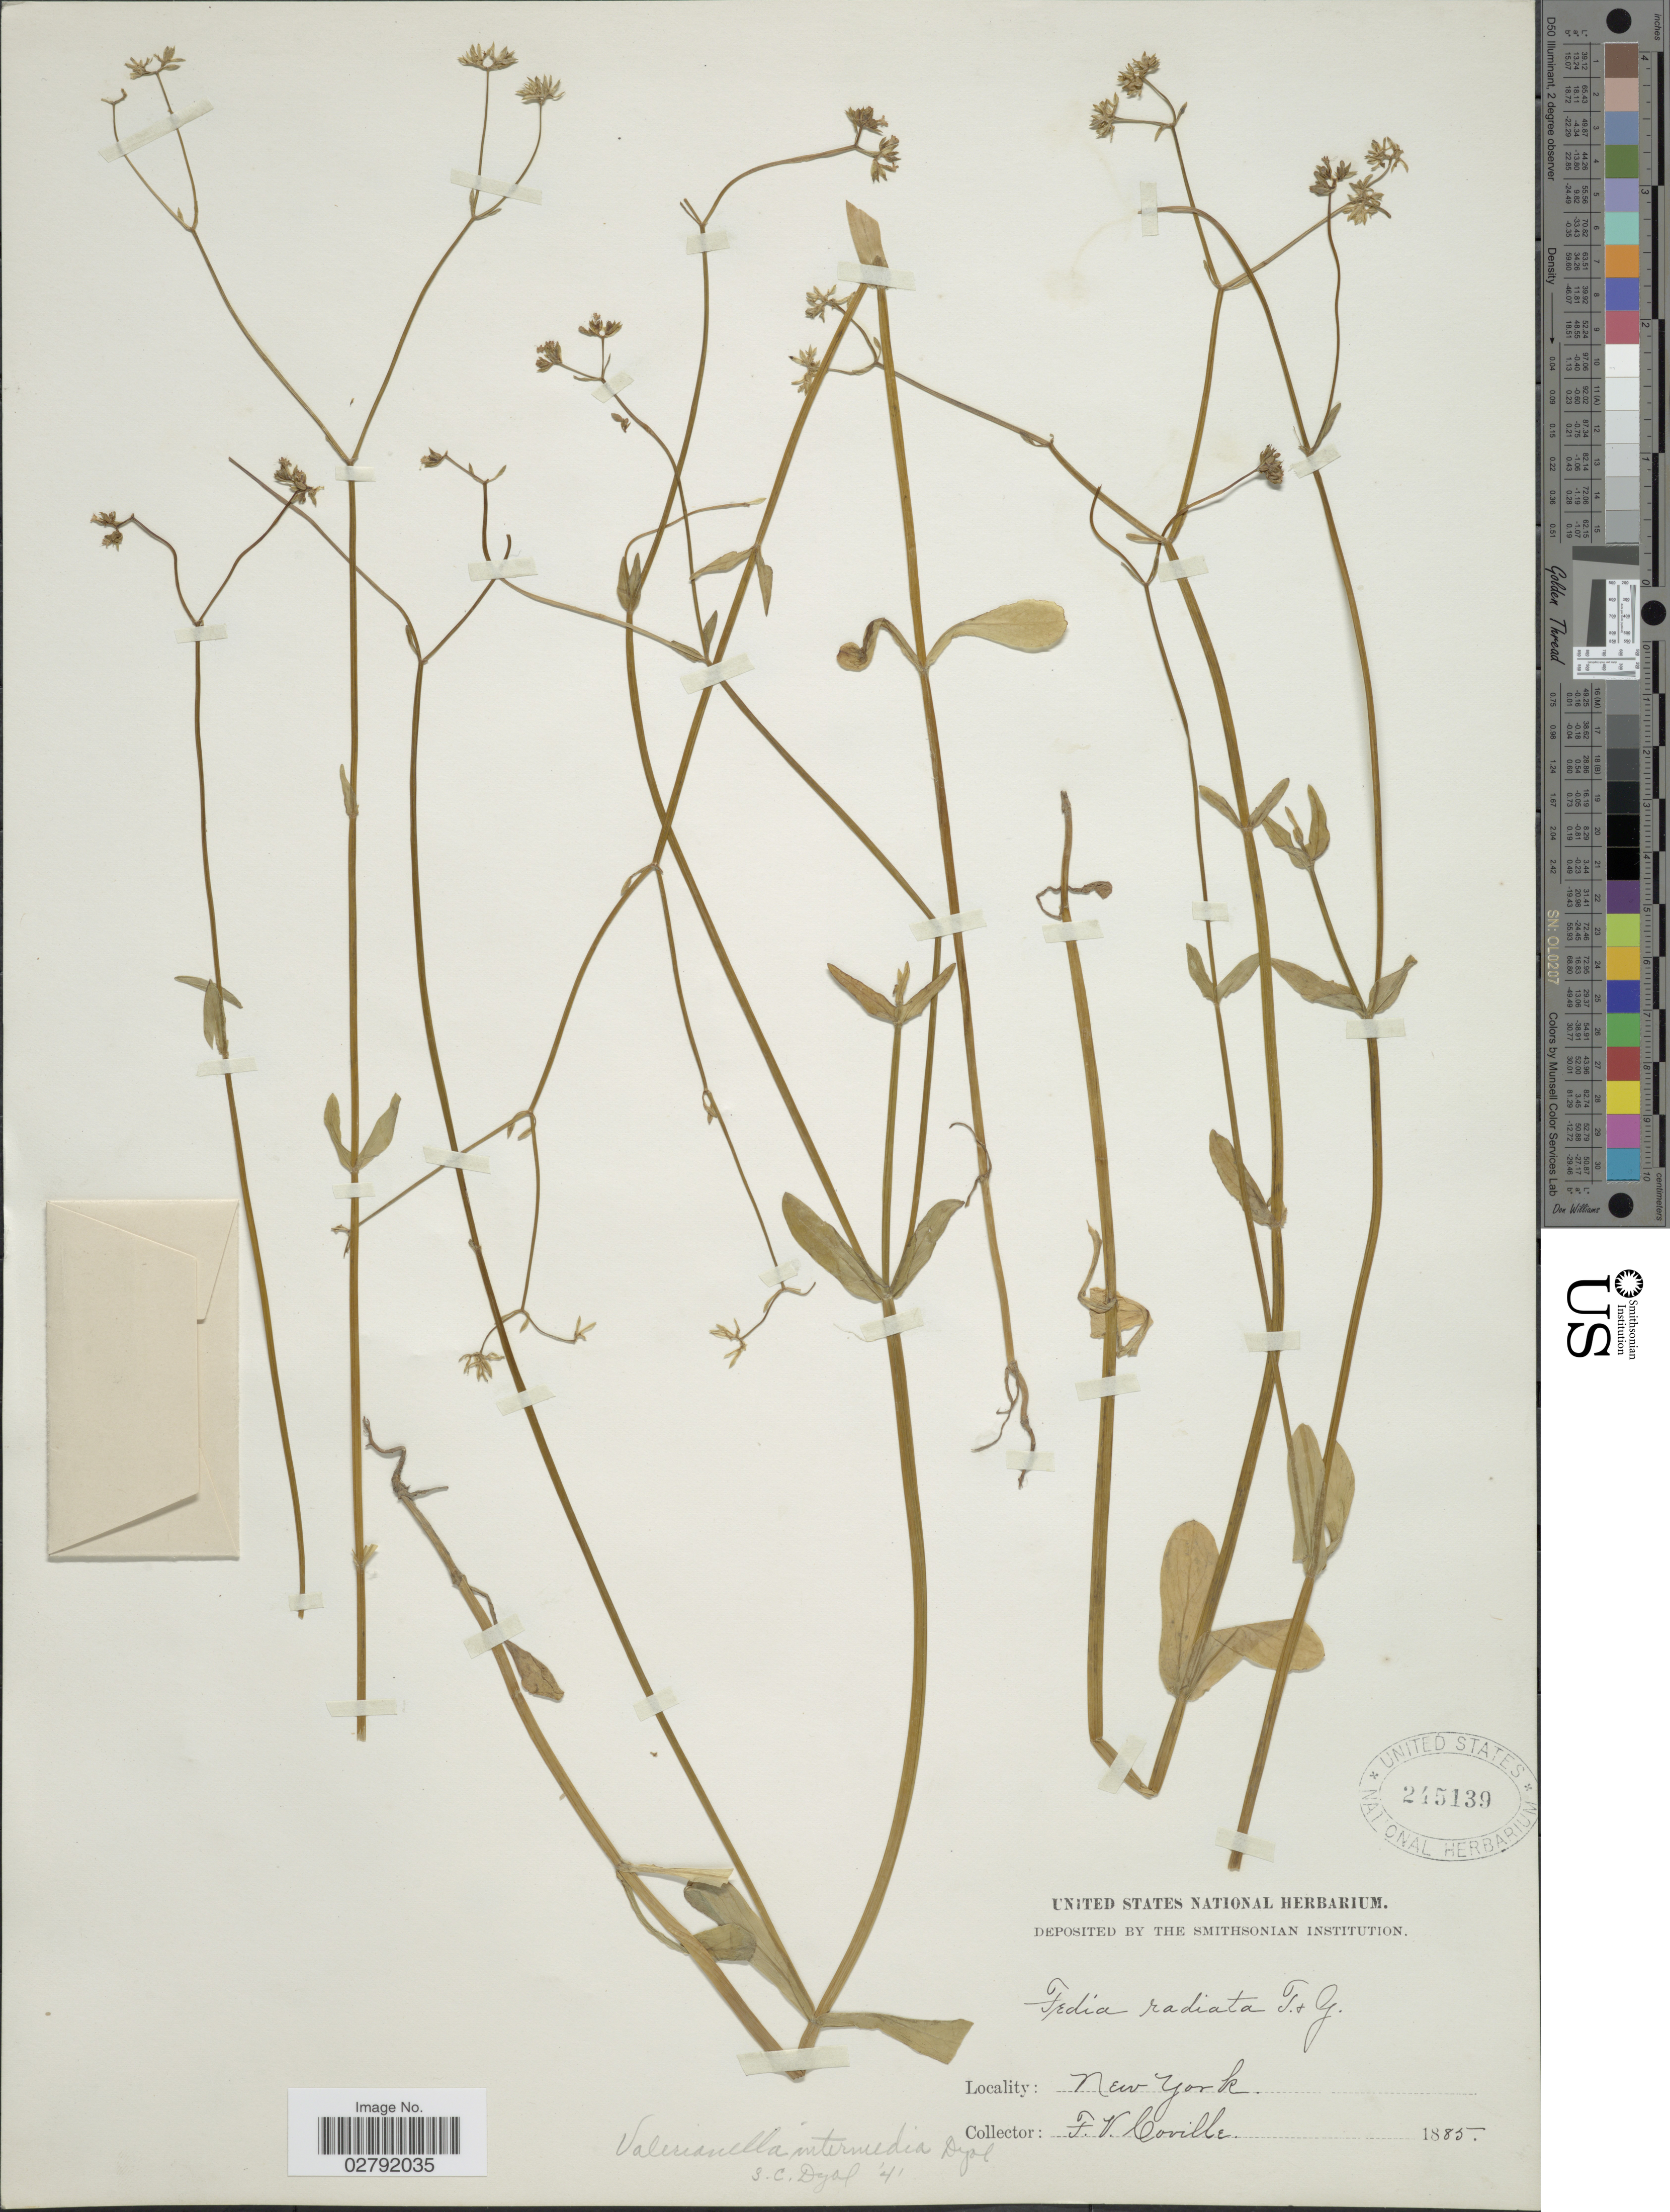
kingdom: Plantae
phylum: Tracheophyta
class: Magnoliopsida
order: Dipsacales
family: Caprifoliaceae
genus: Valerianella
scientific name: Valerianella intermedia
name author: Dyal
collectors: F. V. Coville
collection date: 1885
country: United States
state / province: New York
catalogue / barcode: US 245139